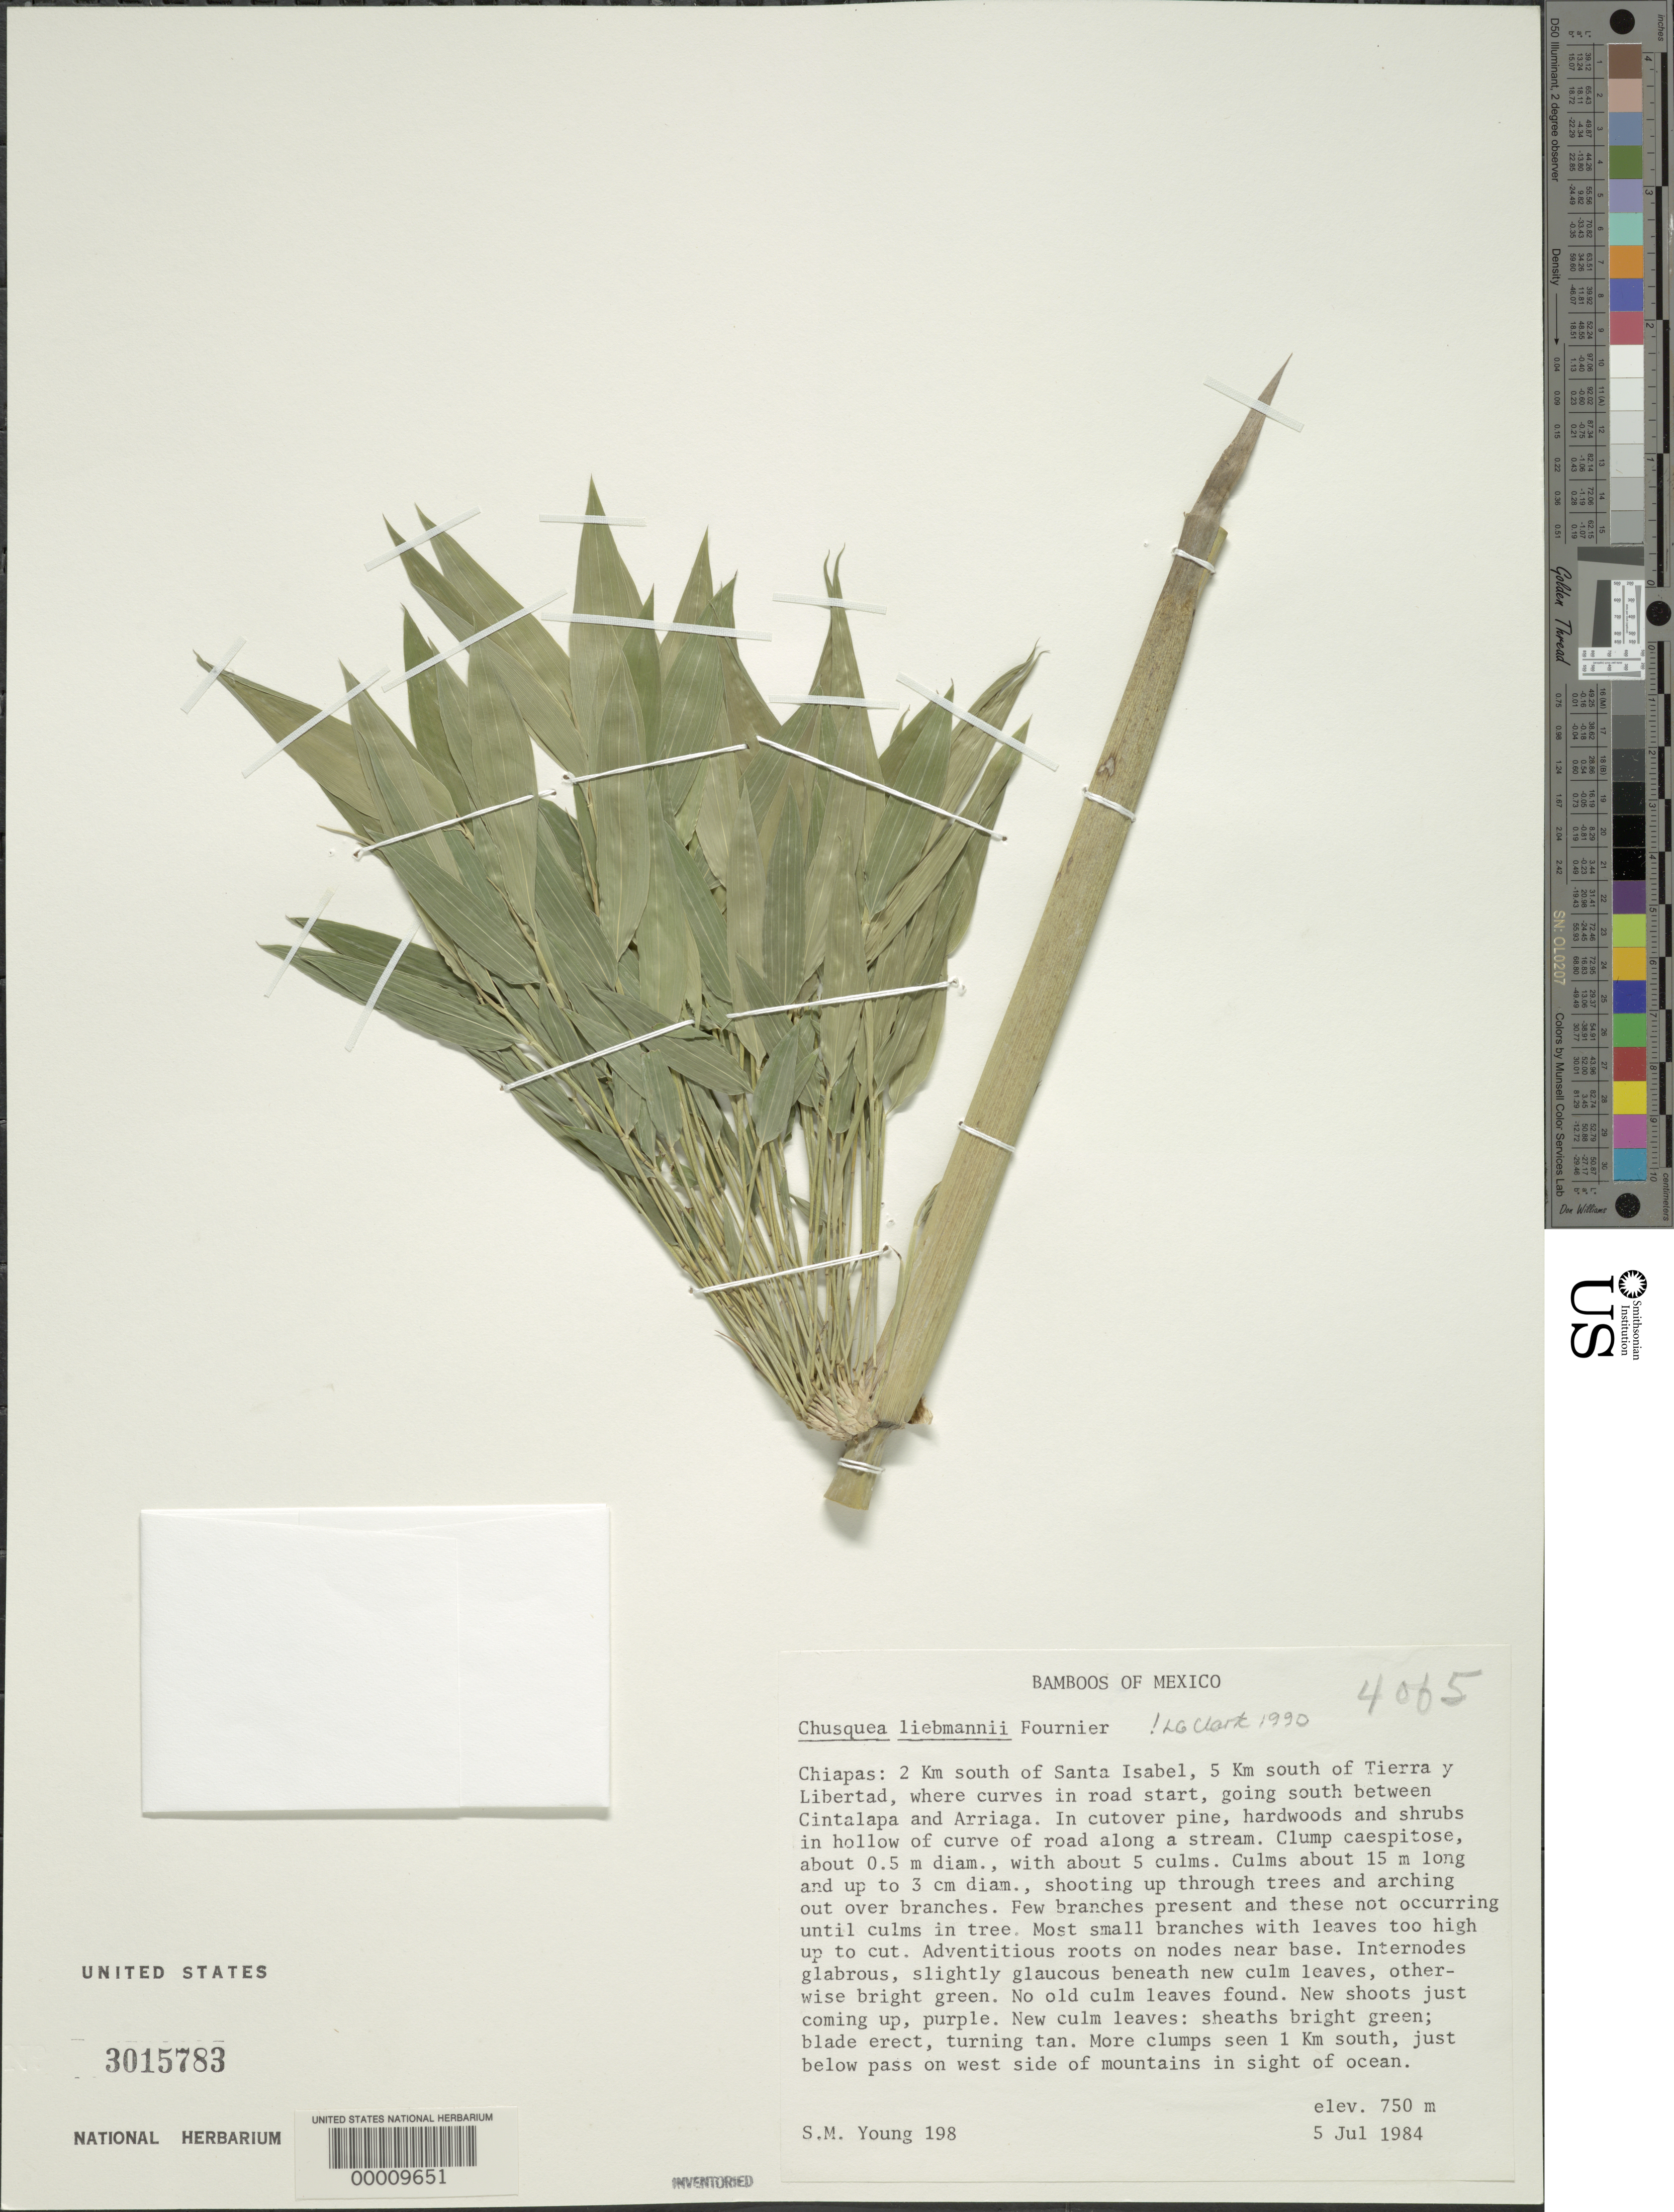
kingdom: Plantae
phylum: Tracheophyta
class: Liliopsida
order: Poales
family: Poaceae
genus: Chusquea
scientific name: Chusquea liebmannii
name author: E. Fourn.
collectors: S. Young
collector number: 198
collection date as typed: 05 Jul 1984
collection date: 1984-07-05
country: Mexico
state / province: Chiapas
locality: Santa isabel, tierra, libertad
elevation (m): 750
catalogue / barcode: US 3015783